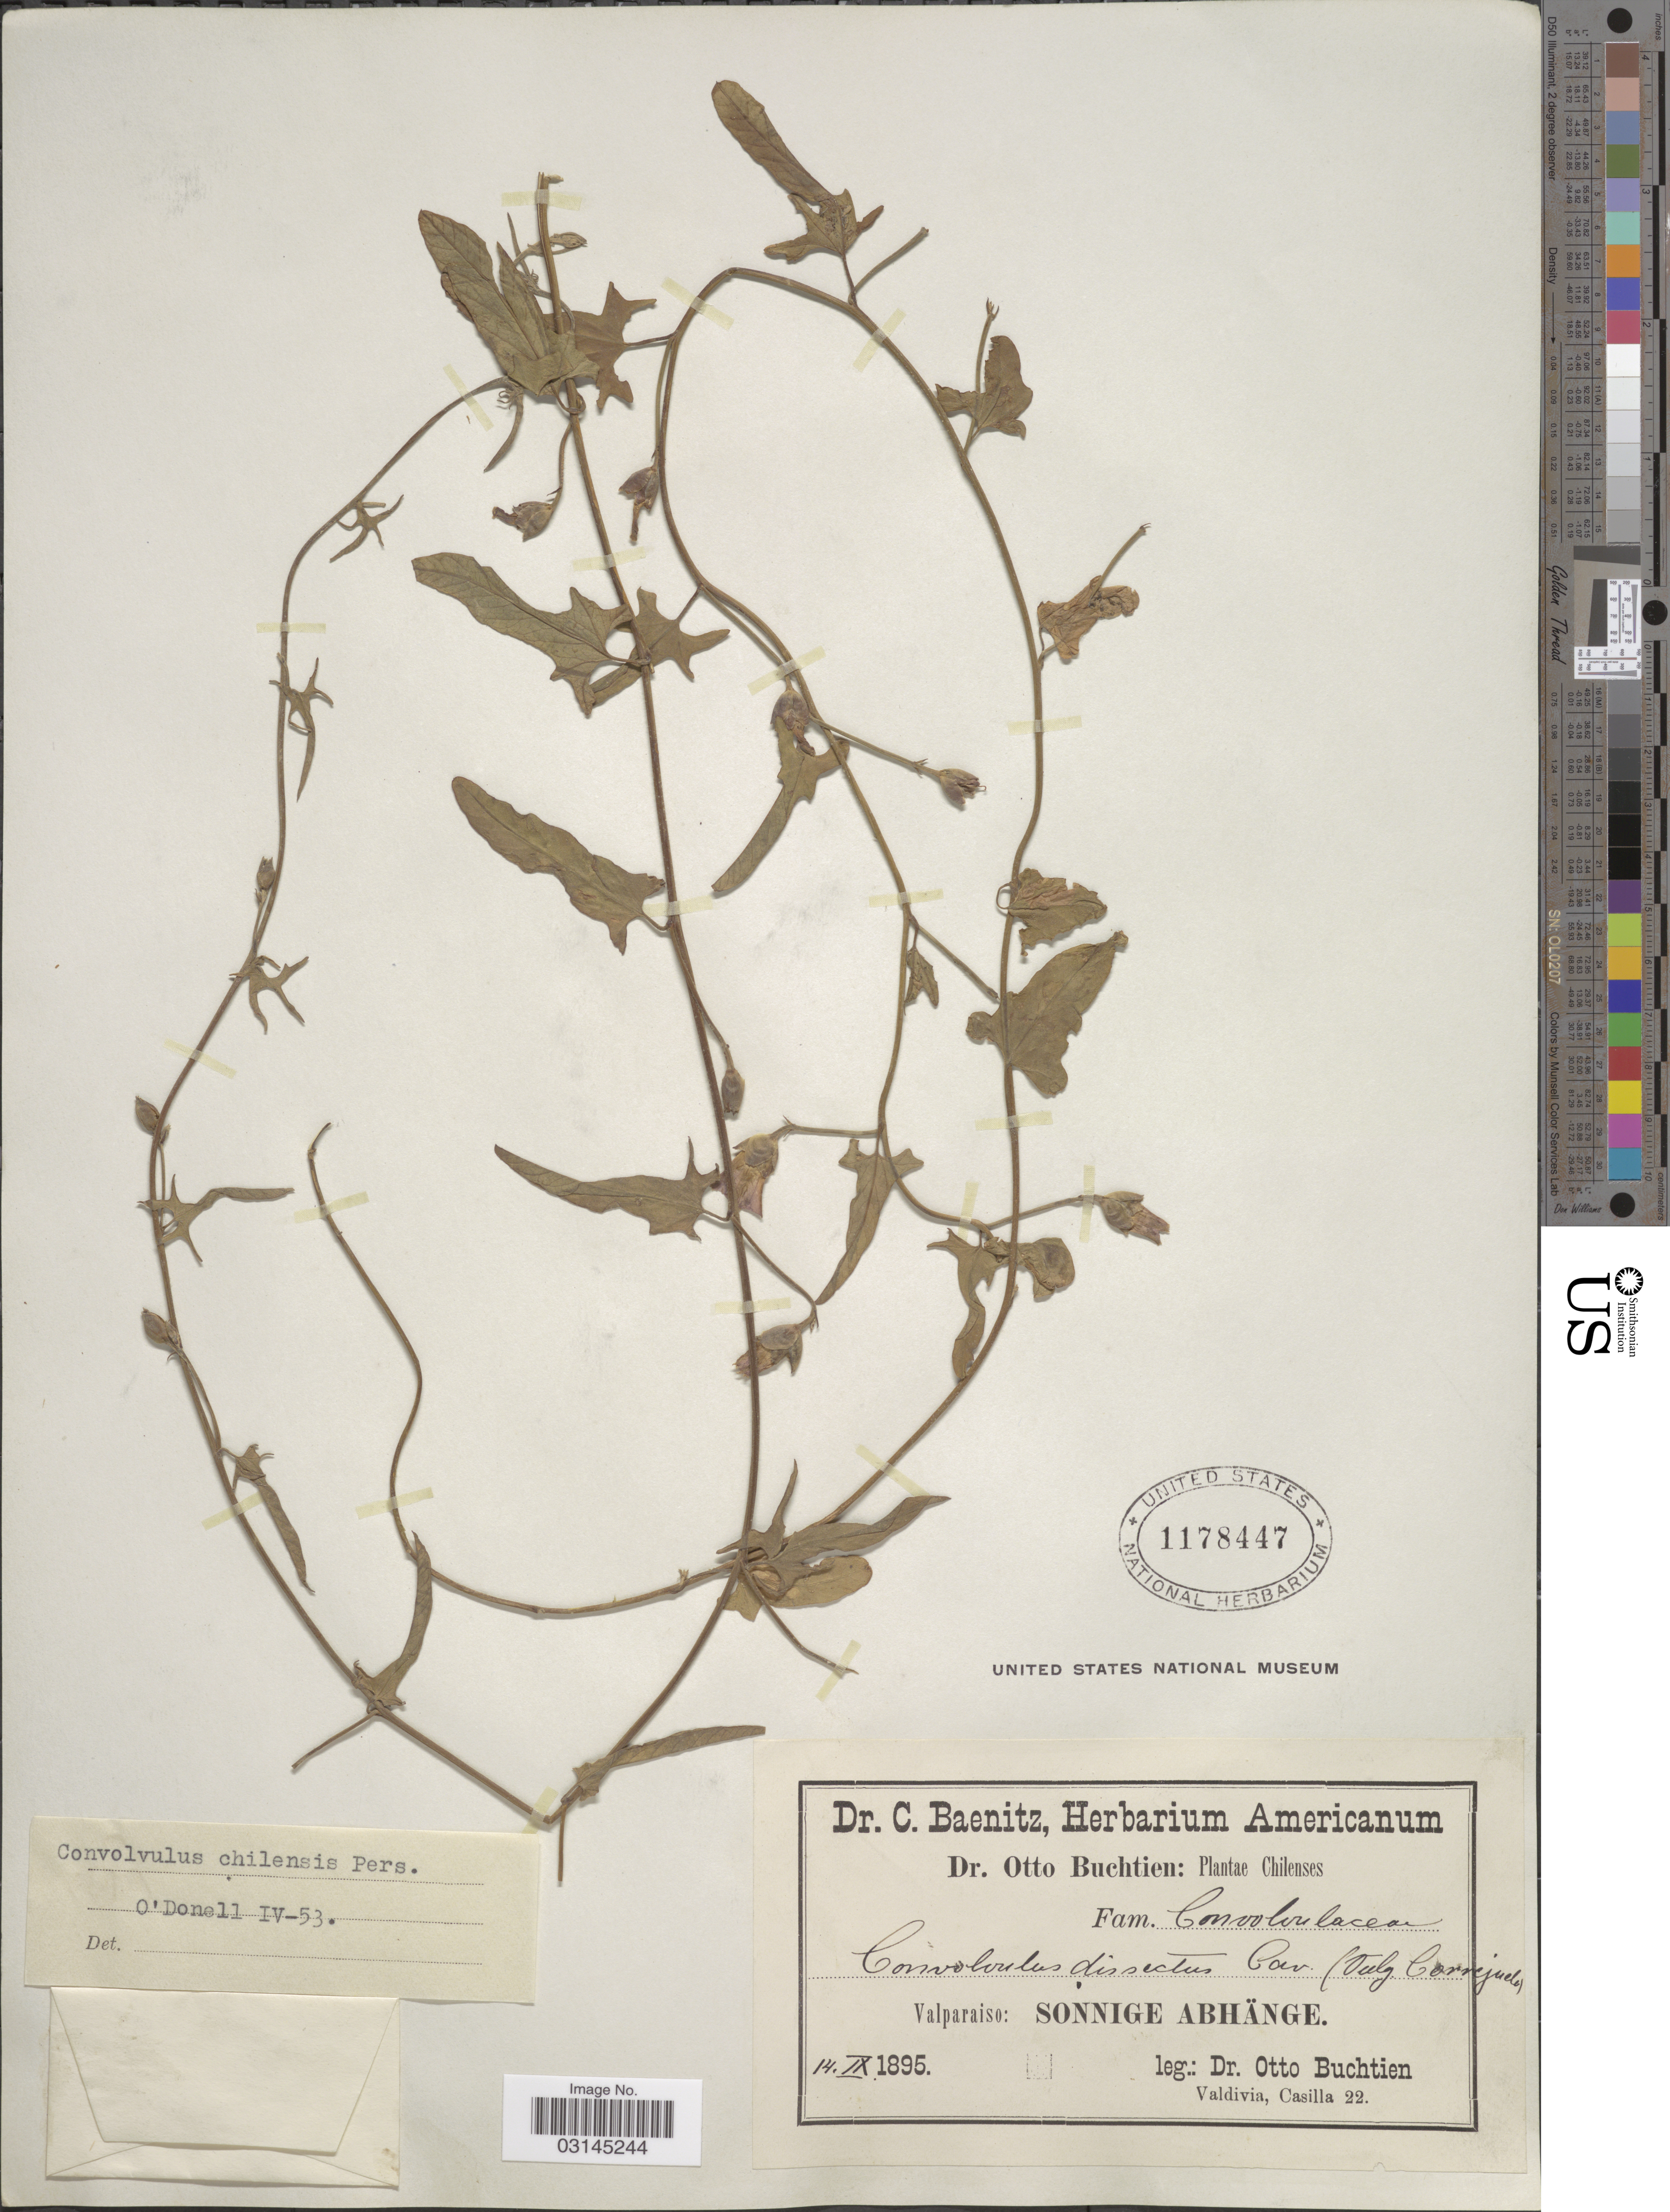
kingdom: Plantae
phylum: Tracheophyta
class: Magnoliopsida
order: Solanales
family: Convolvulaceae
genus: Convolvulus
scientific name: Convolvulus chilensis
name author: Pers.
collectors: O. Buchtien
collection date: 1895-09-14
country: Chile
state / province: Valparaíso (V)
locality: Valparaiso: Sonnige Abhänge.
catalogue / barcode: US 1178447